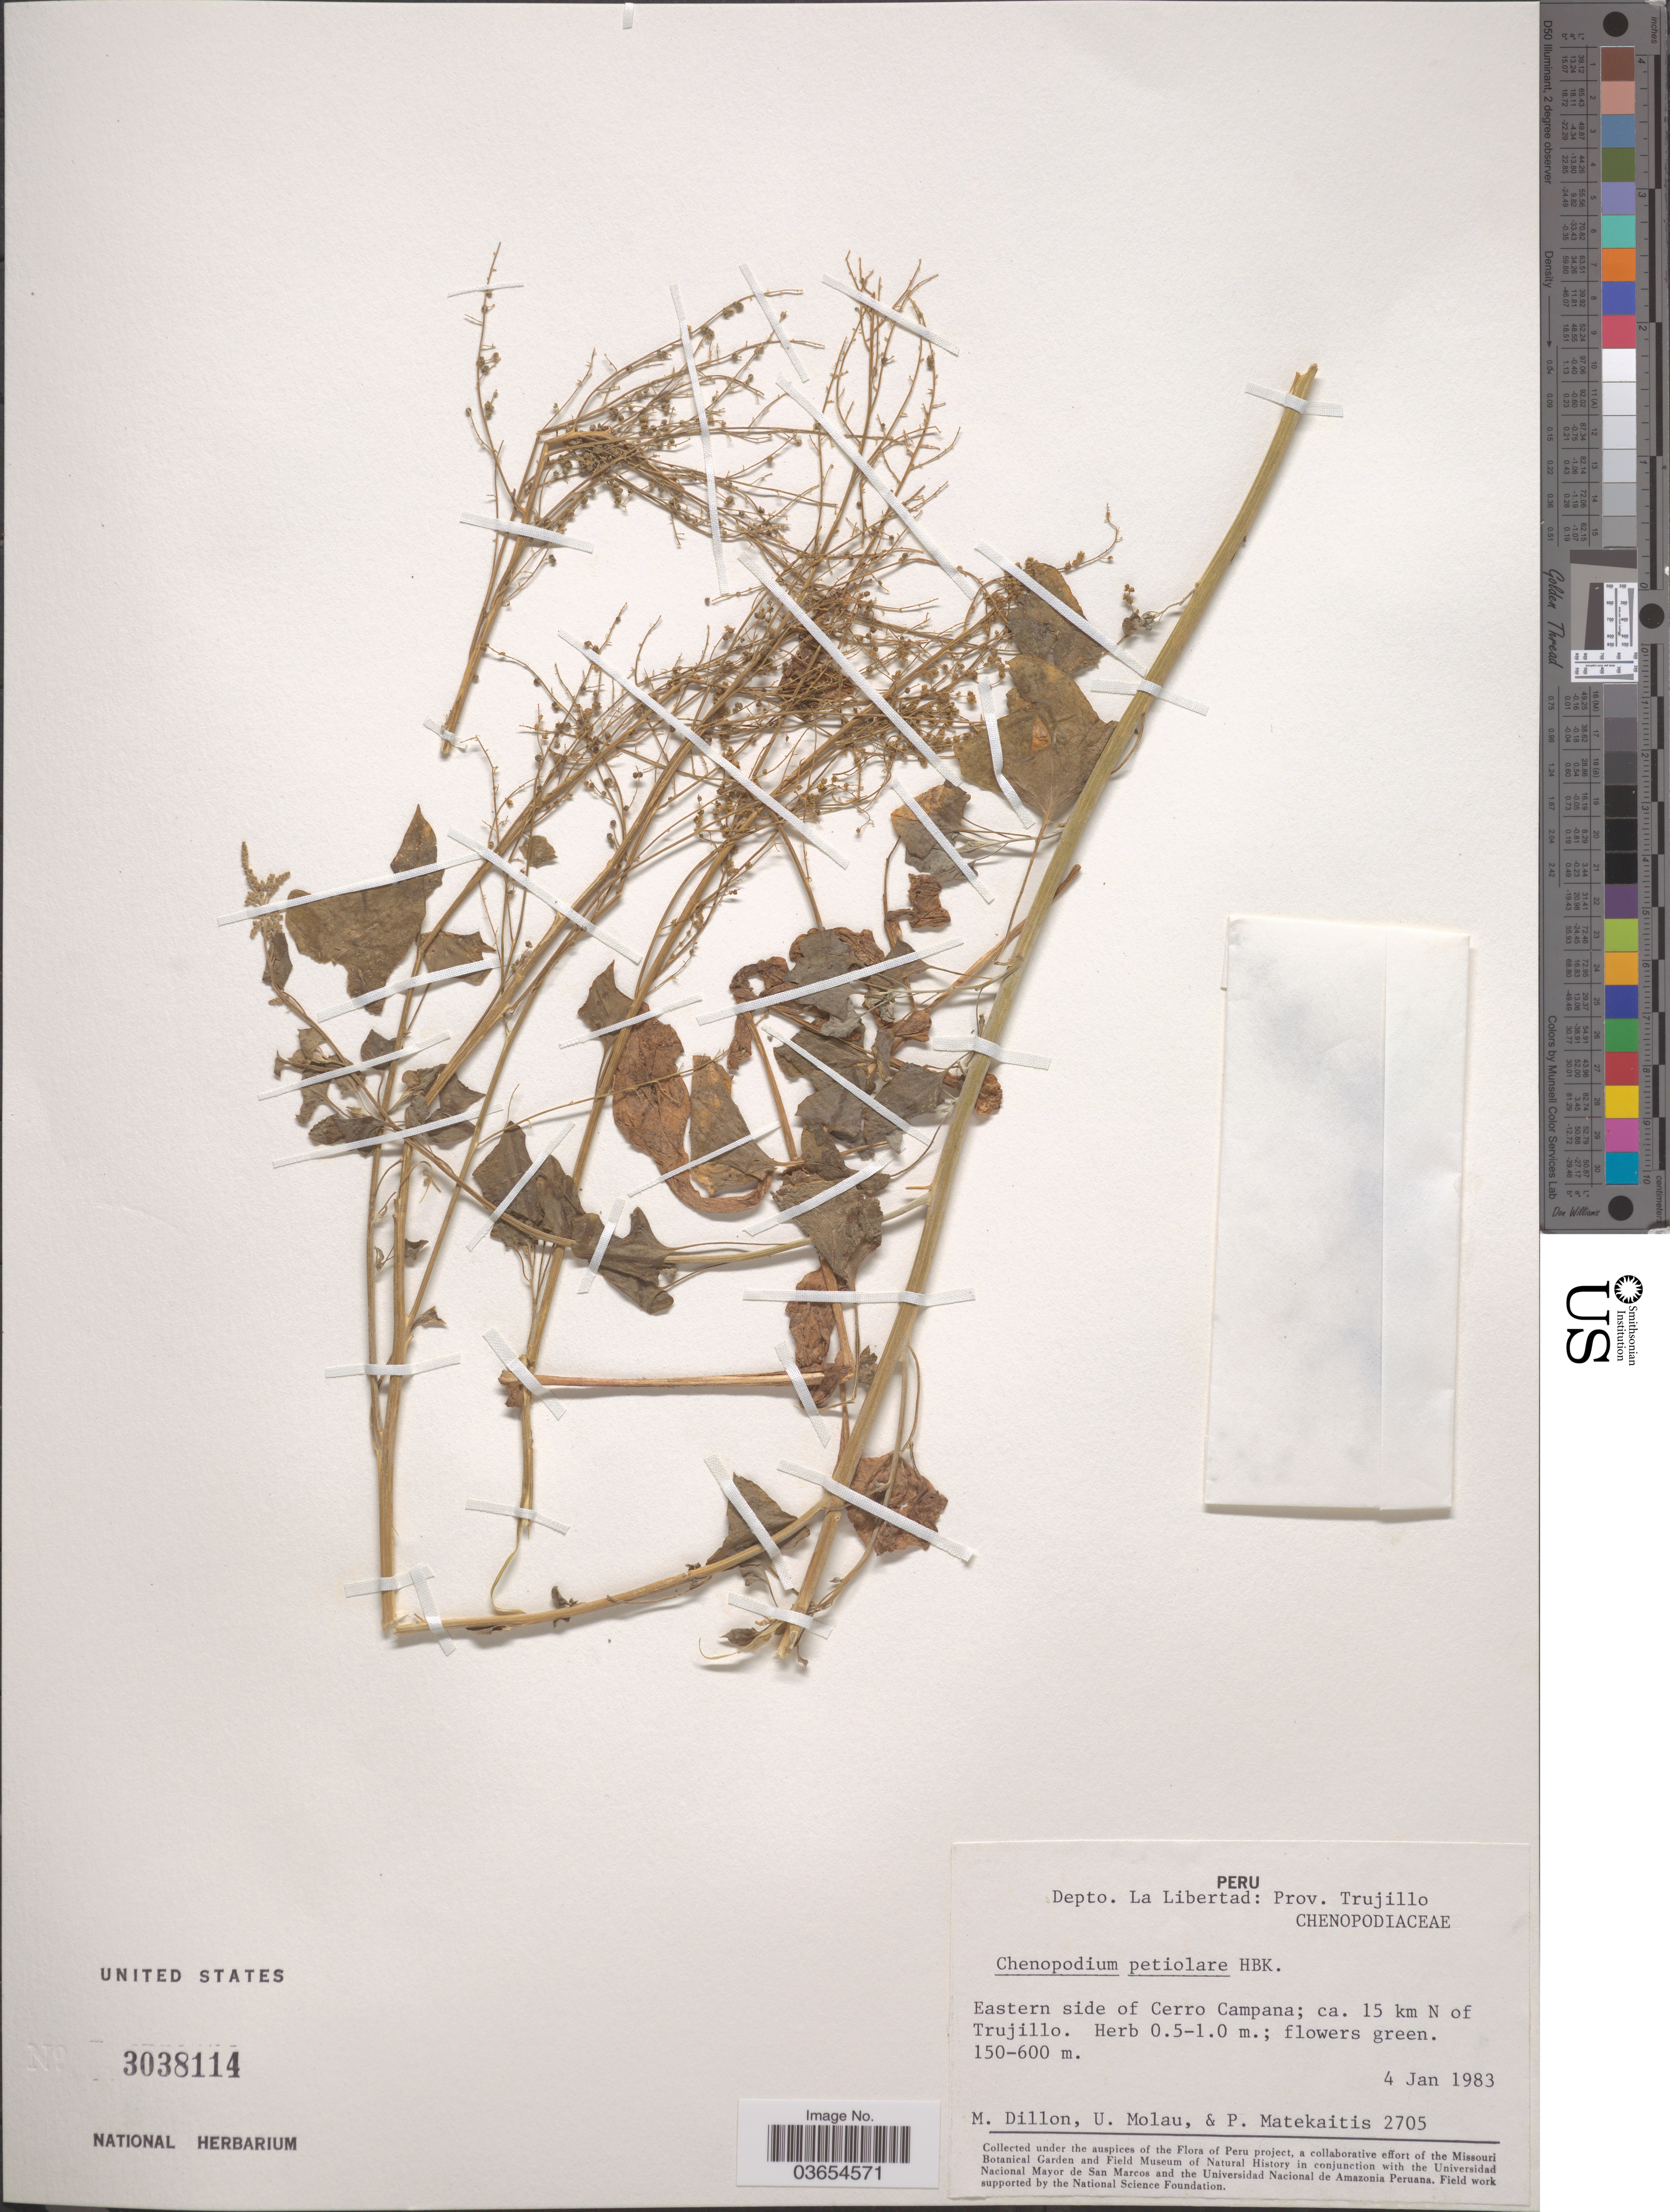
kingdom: Plantae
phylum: Tracheophyta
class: Magnoliopsida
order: Caryophyllales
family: Amaranthaceae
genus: Chenopodium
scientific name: Chenopodium petiolare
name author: Kunth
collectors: M. O. Dillon, U. Molau & P. Matekaitis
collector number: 2705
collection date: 1983-01-04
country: Peru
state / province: La Libertad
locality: Depto. La Libertad: Prov. Trujillo. Eastern side of Cerro Campana; ca. 15 km N of Trujillo.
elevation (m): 150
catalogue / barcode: US 3038114